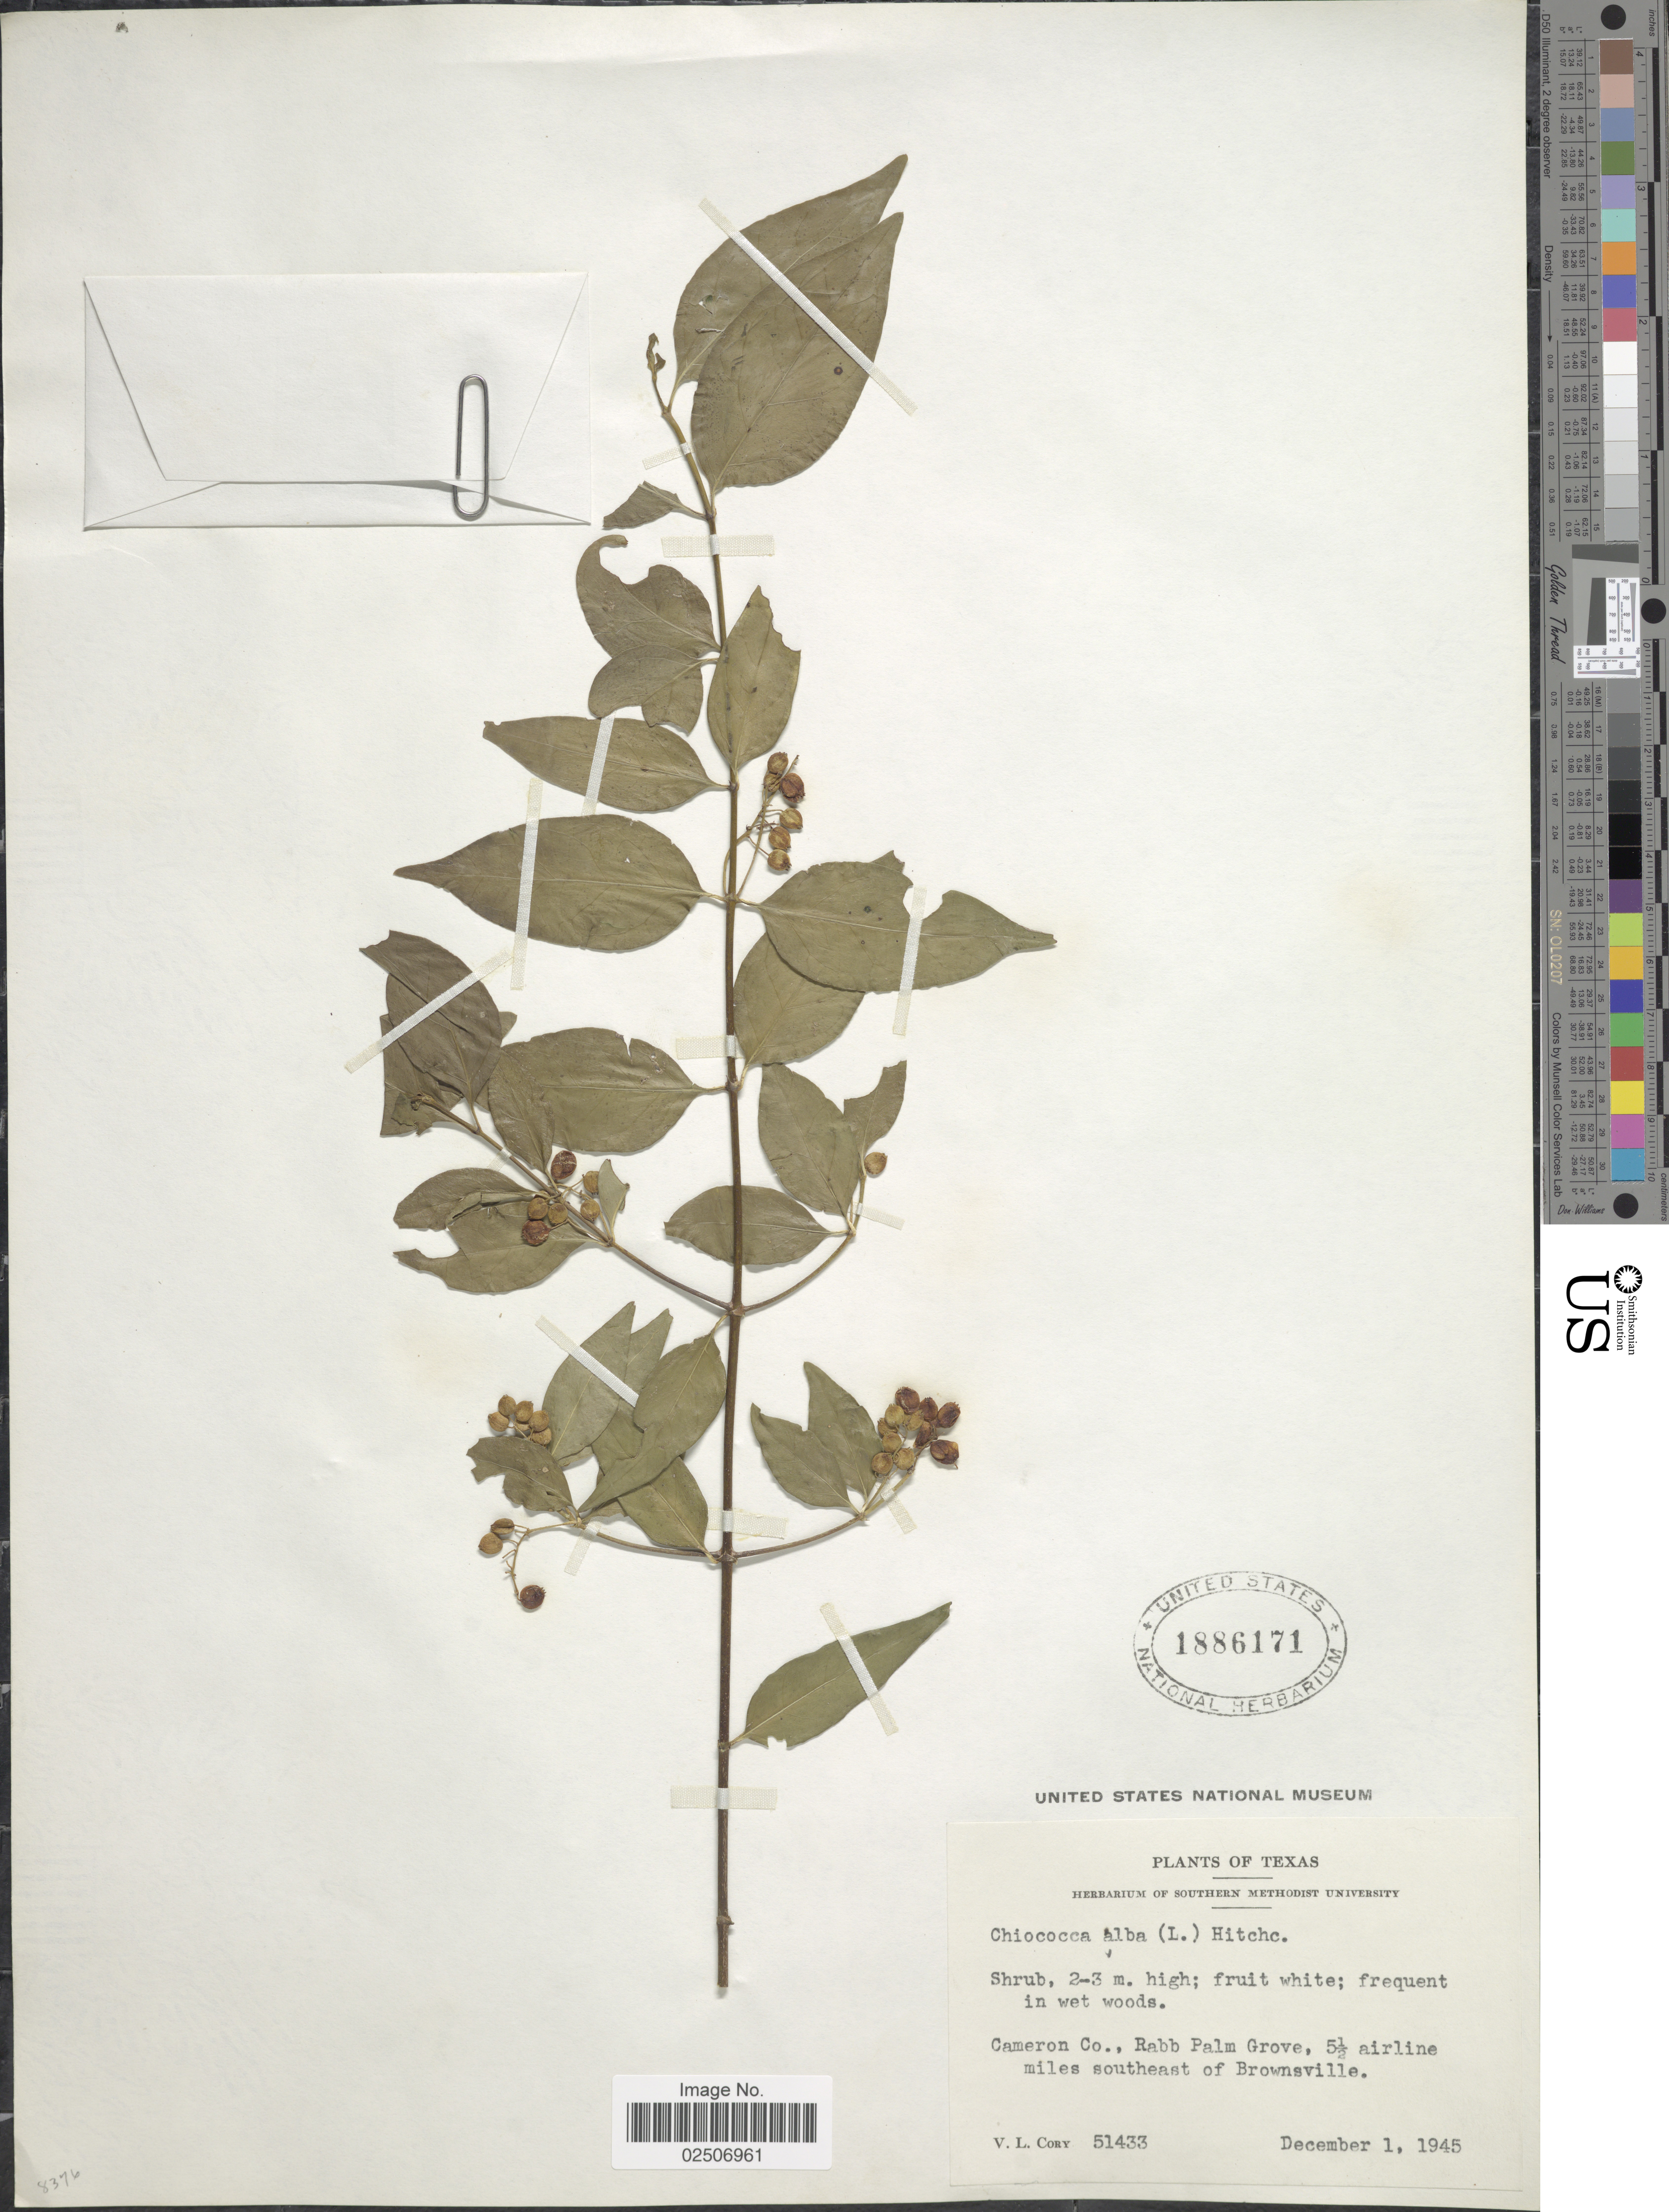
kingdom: Plantae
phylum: Tracheophyta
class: Magnoliopsida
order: Gentianales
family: Rubiaceae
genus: Chiococca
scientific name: Chiococca alba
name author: (L.) Hitchc.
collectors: V. Cory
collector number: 51433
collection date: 1945-12-01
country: United States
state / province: Texas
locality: Cameron Co., Rabb Palm Grove, 5 1/2 airline miles southeast of Brownsville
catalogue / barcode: US 1886171